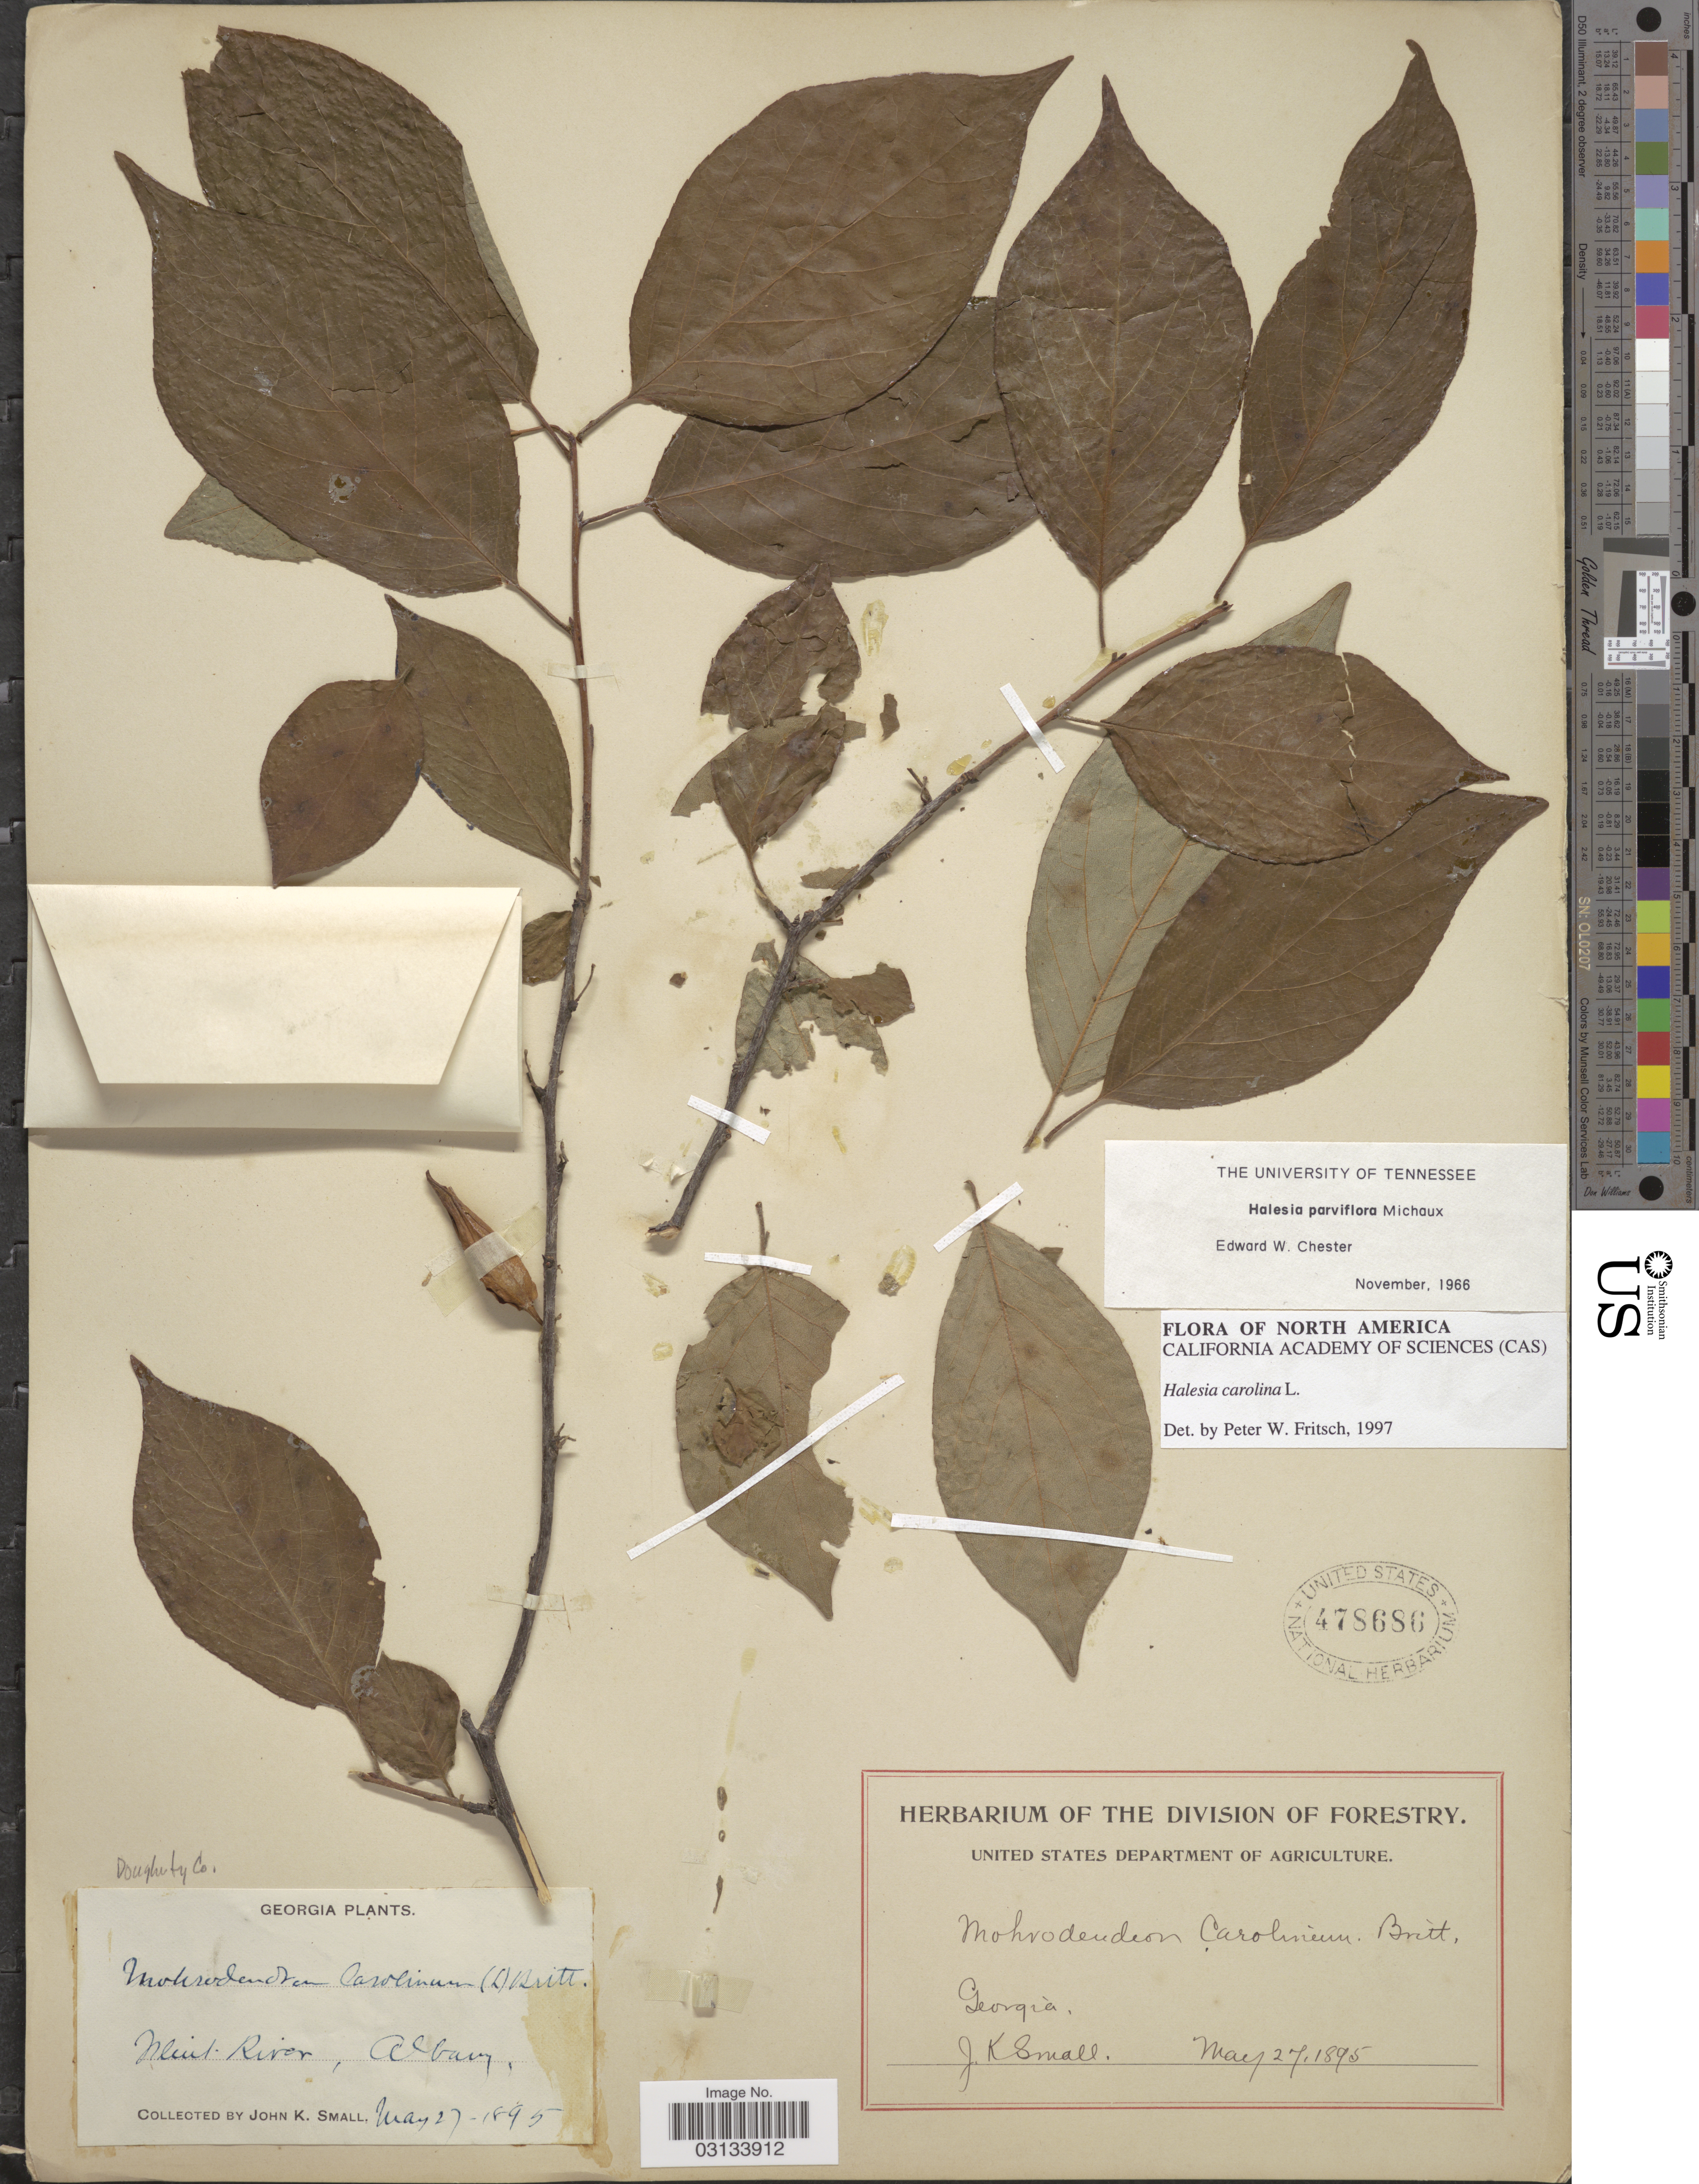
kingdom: Plantae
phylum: Tracheophyta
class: Magnoliopsida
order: Ericales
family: Styracaceae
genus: Halesia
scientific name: Halesia carolina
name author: L.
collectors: J. K. Small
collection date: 1895-05-27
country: United States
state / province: Georgia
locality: Dougherty Co. Flint River, Albany.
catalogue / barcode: US 478686